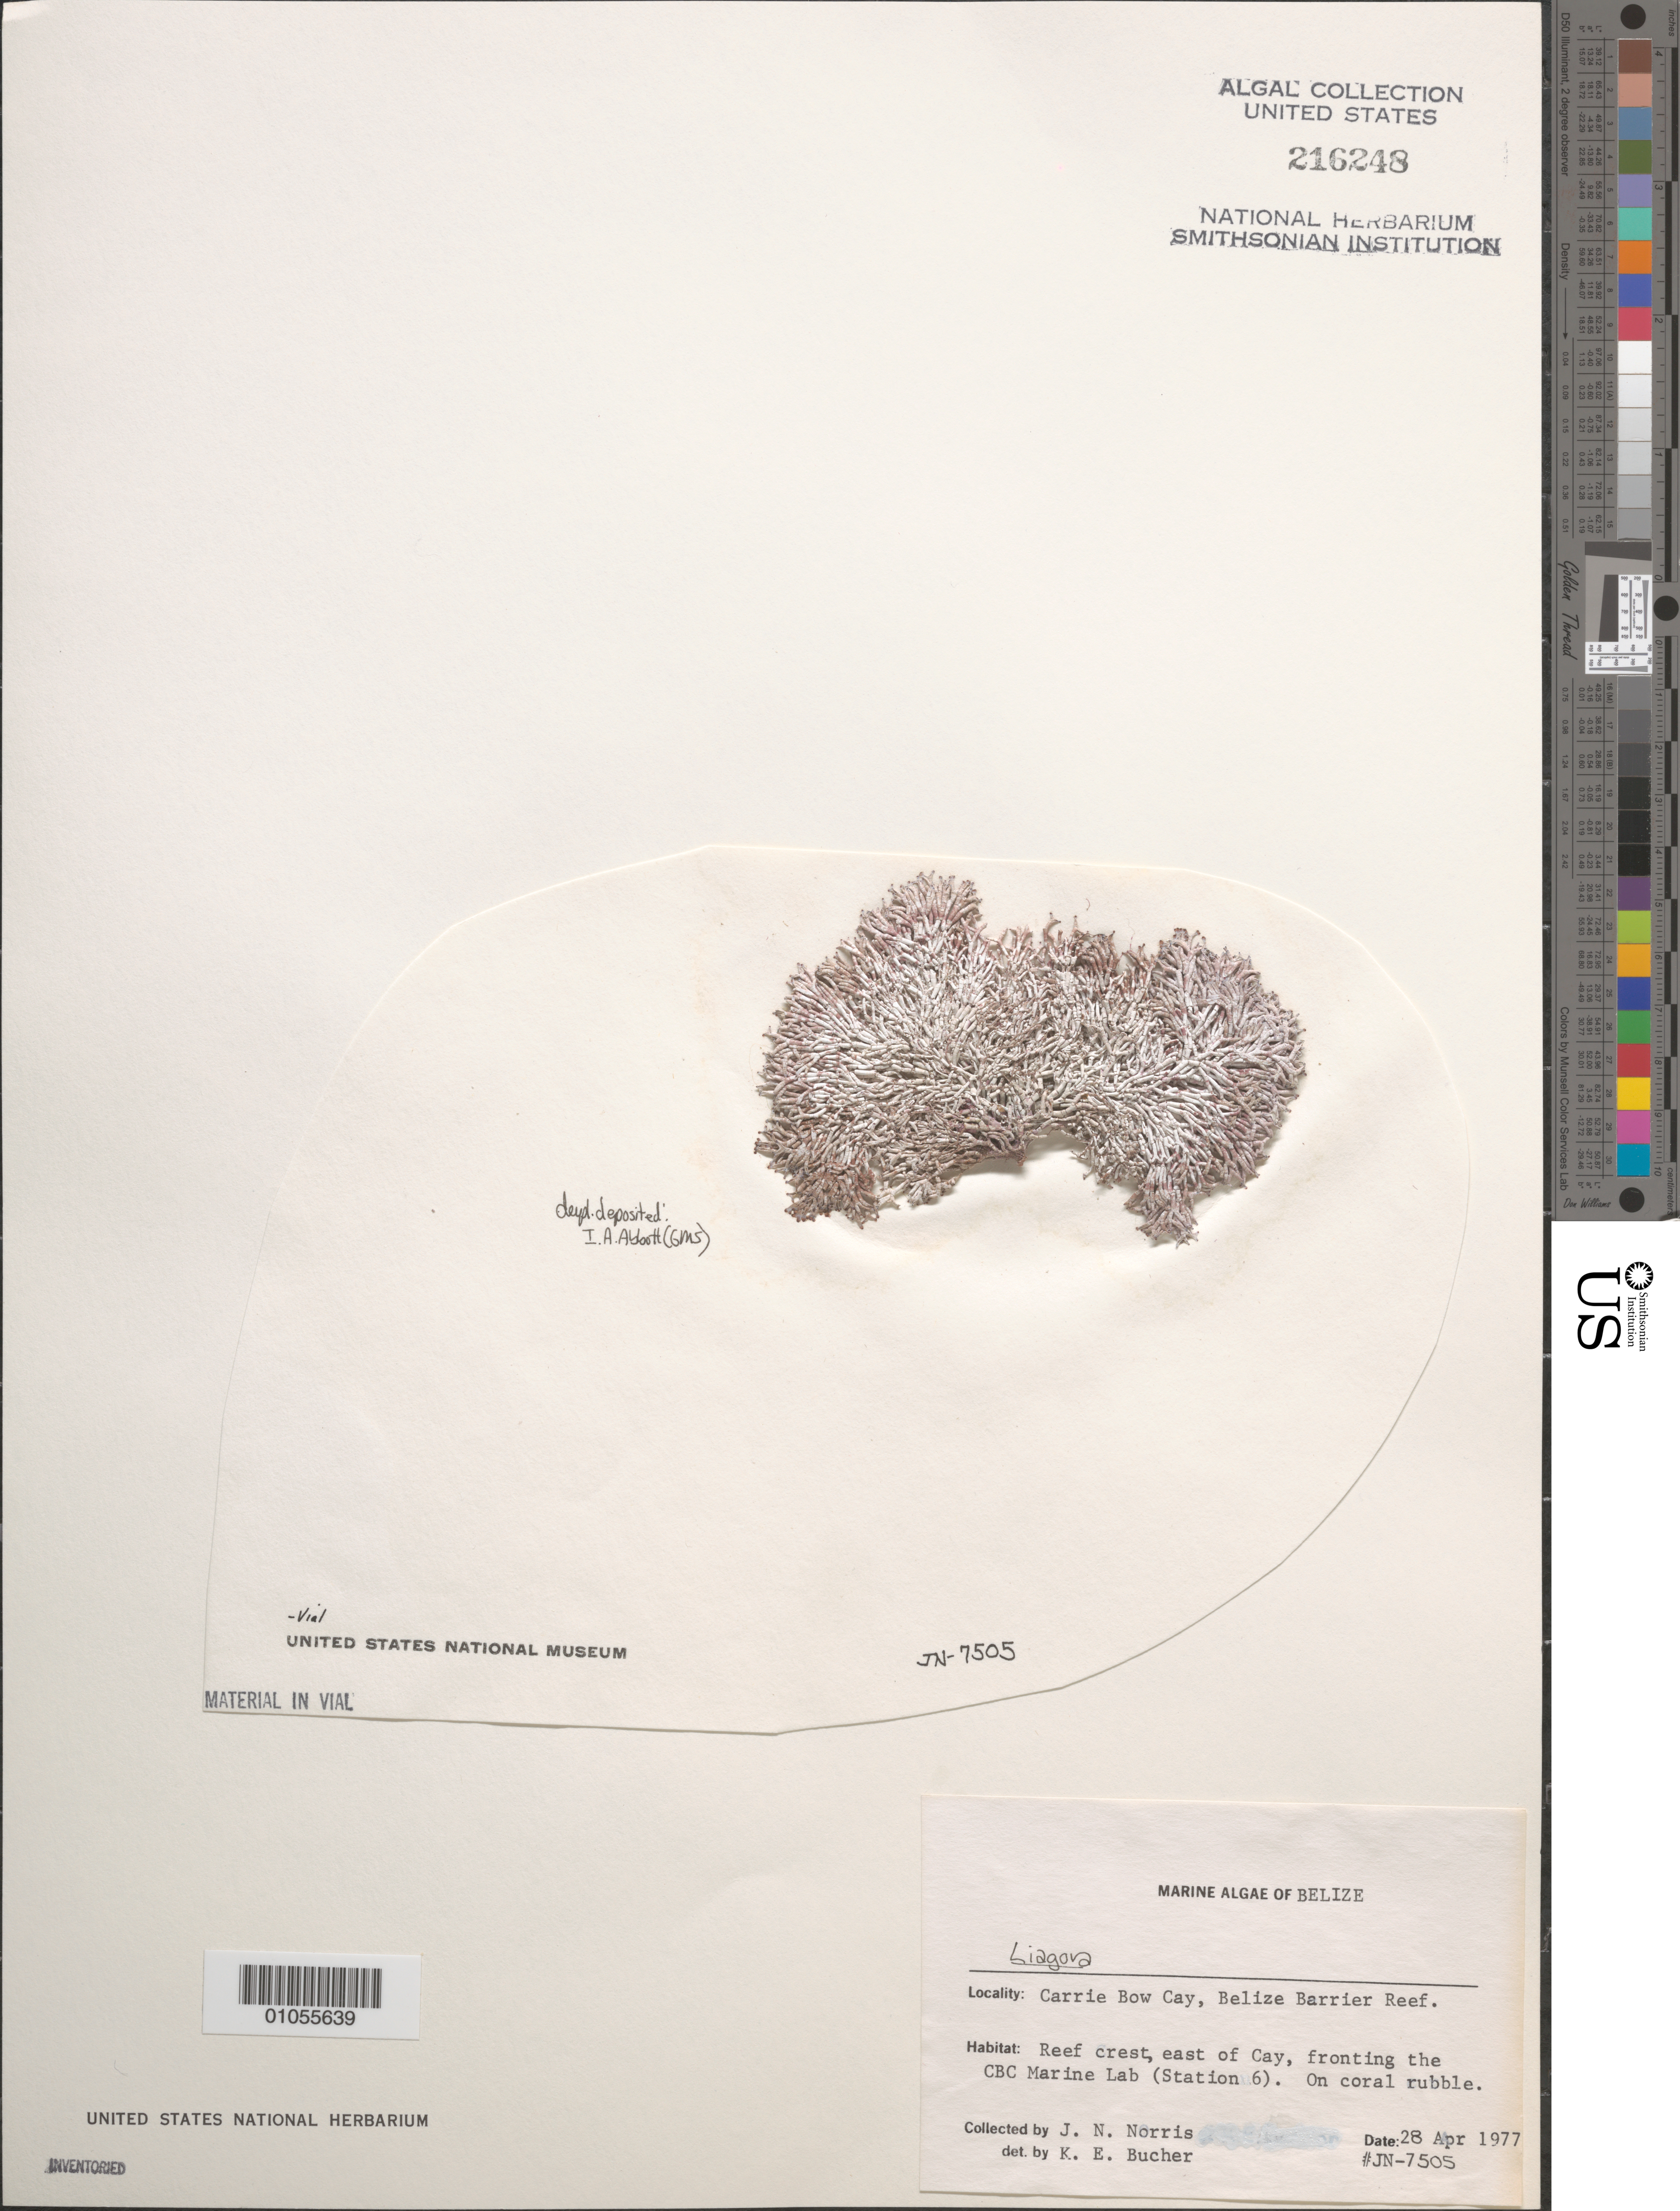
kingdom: Plantae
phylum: Rhodophyta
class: Florideophyceae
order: Nemaliales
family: Liagoraceae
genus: Liagora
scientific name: Liagora sp.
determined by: Bucher, Katina E.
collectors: J. N. Norris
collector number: JN-7505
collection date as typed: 28 Apr 1977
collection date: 1977-04-28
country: Belize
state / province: Stann Creek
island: Carrie Bow Cay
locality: Reef crest, east of the cay, fronting the CBC laboratory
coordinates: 16 48'N, 88 05'W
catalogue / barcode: US 216248